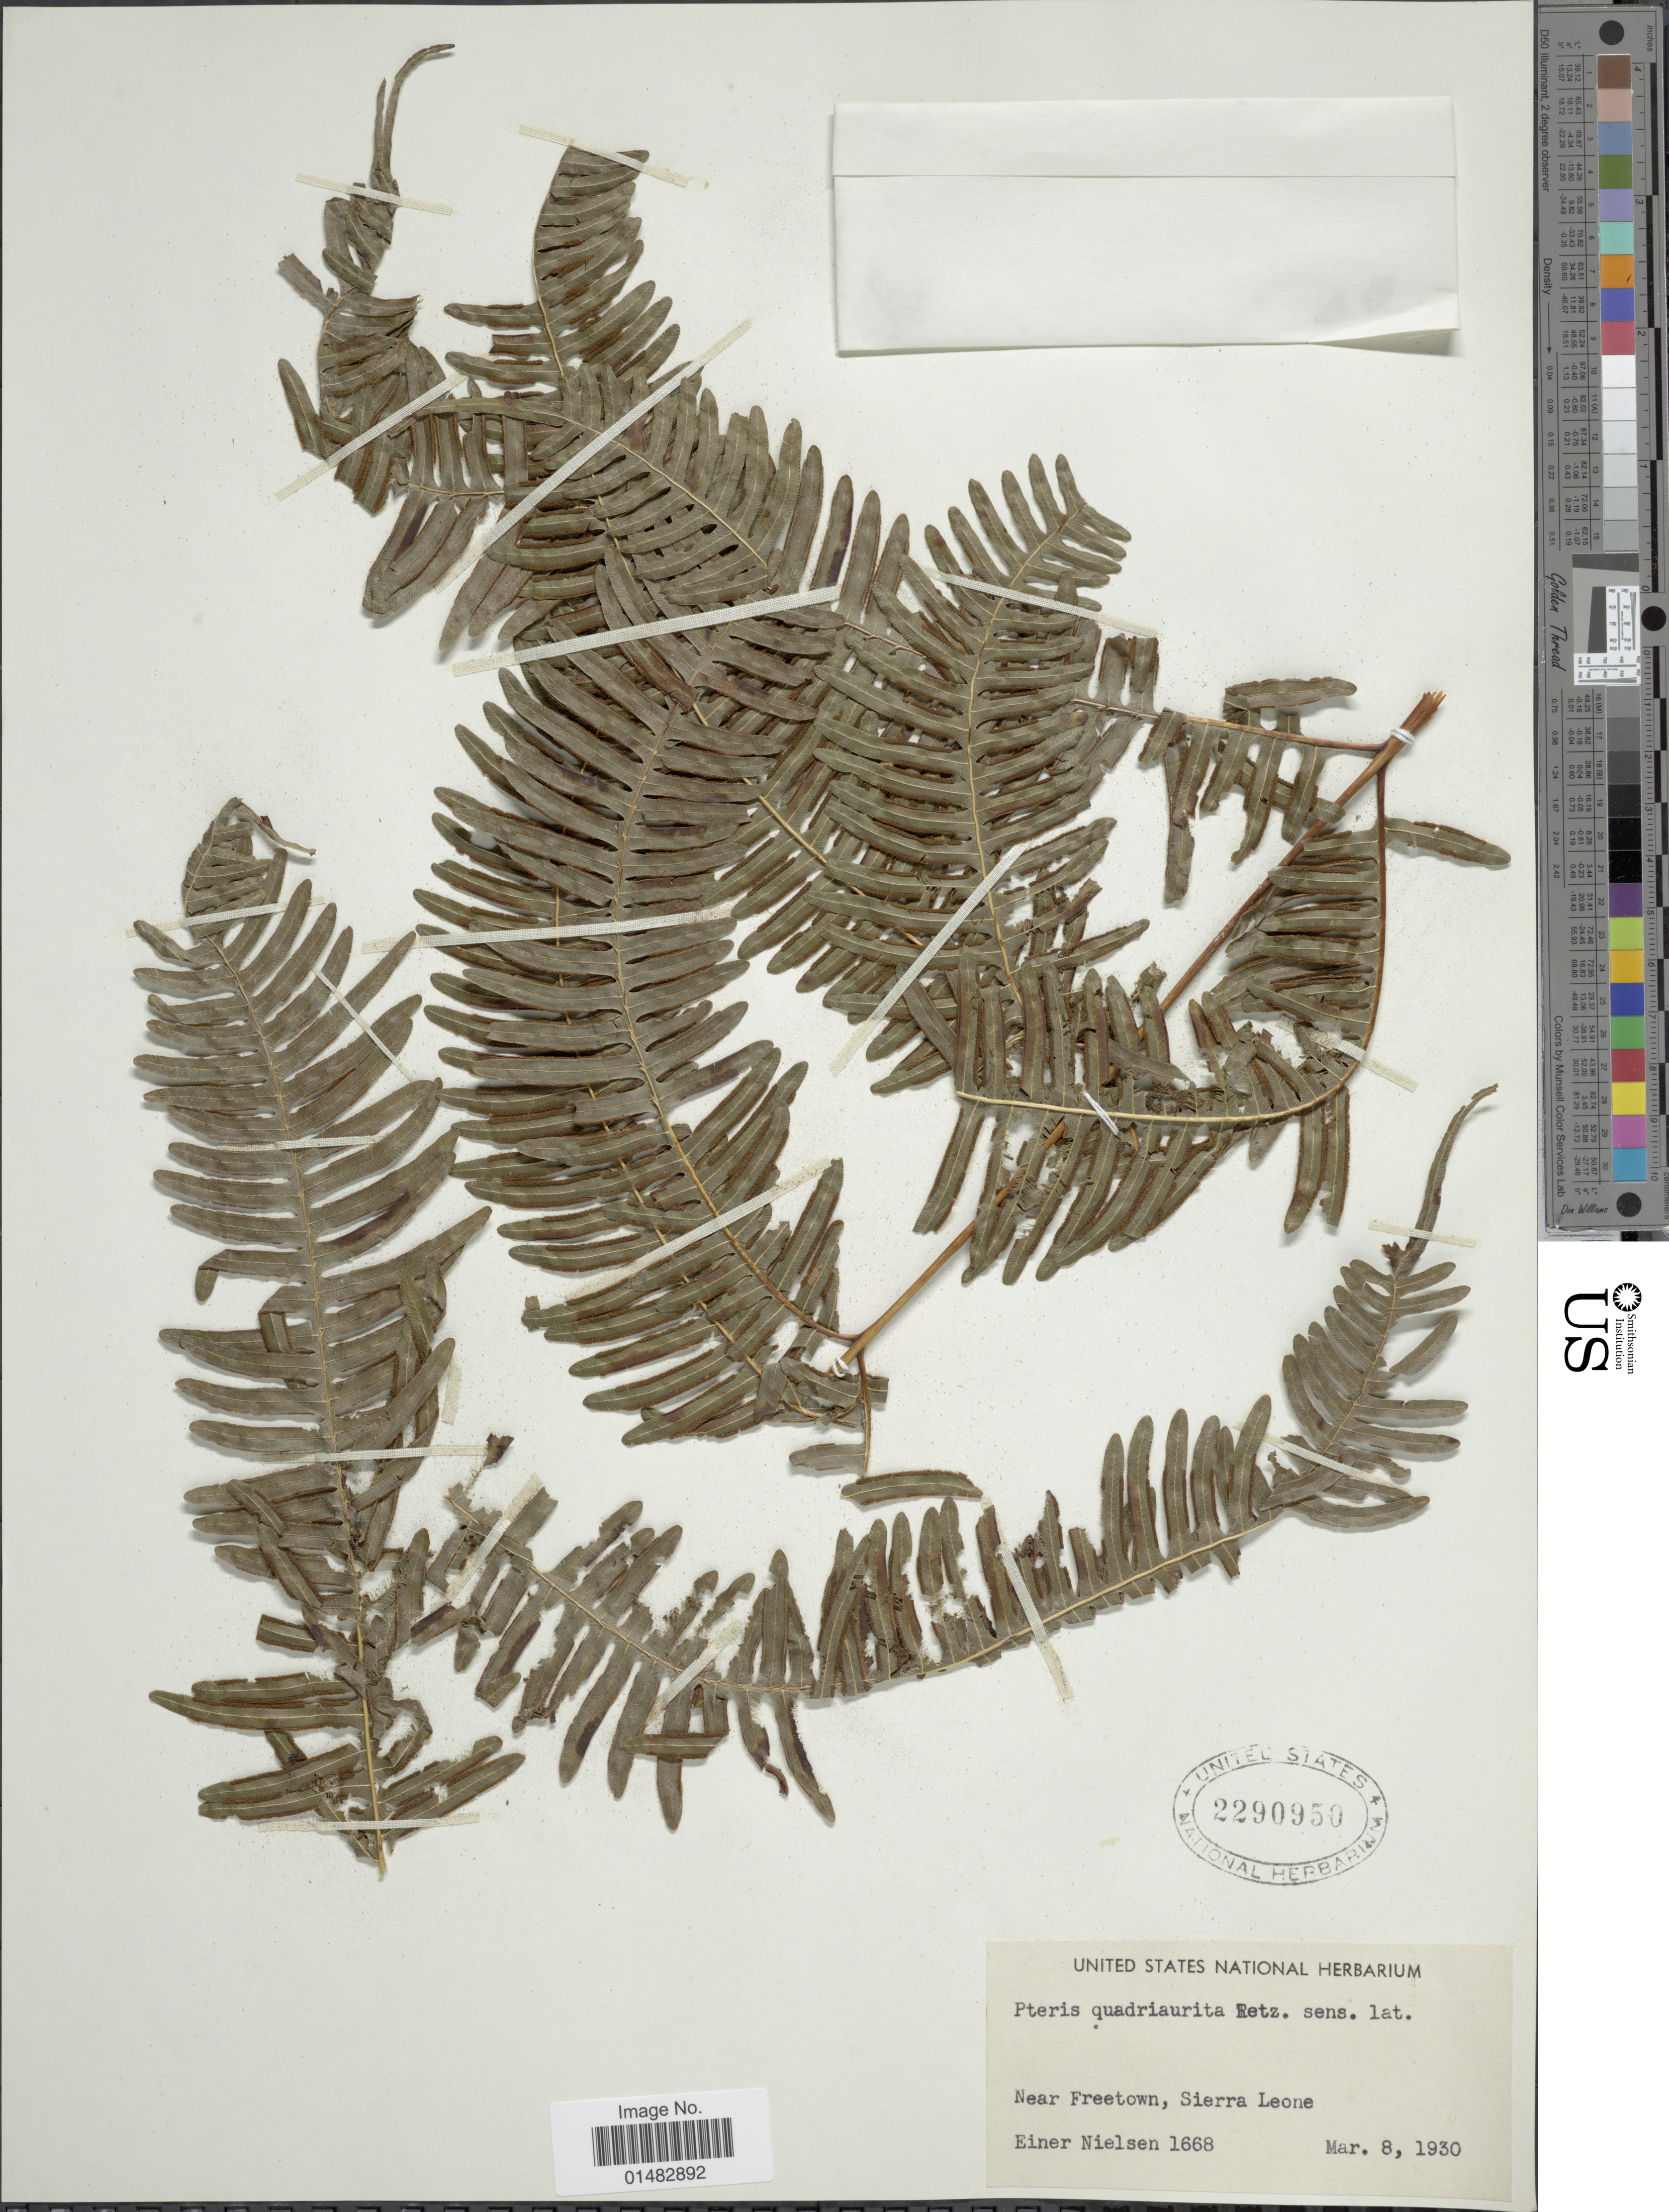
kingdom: Plantae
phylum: Tracheophyta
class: Polypodiopsida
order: Polypodiales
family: Pteridaceae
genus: Pteris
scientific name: Pteris quadriaurita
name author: Retz.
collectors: E. Nielsen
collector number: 1668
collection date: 1930-03-08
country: Sierra Leone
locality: Near Freetown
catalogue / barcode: US 2290950